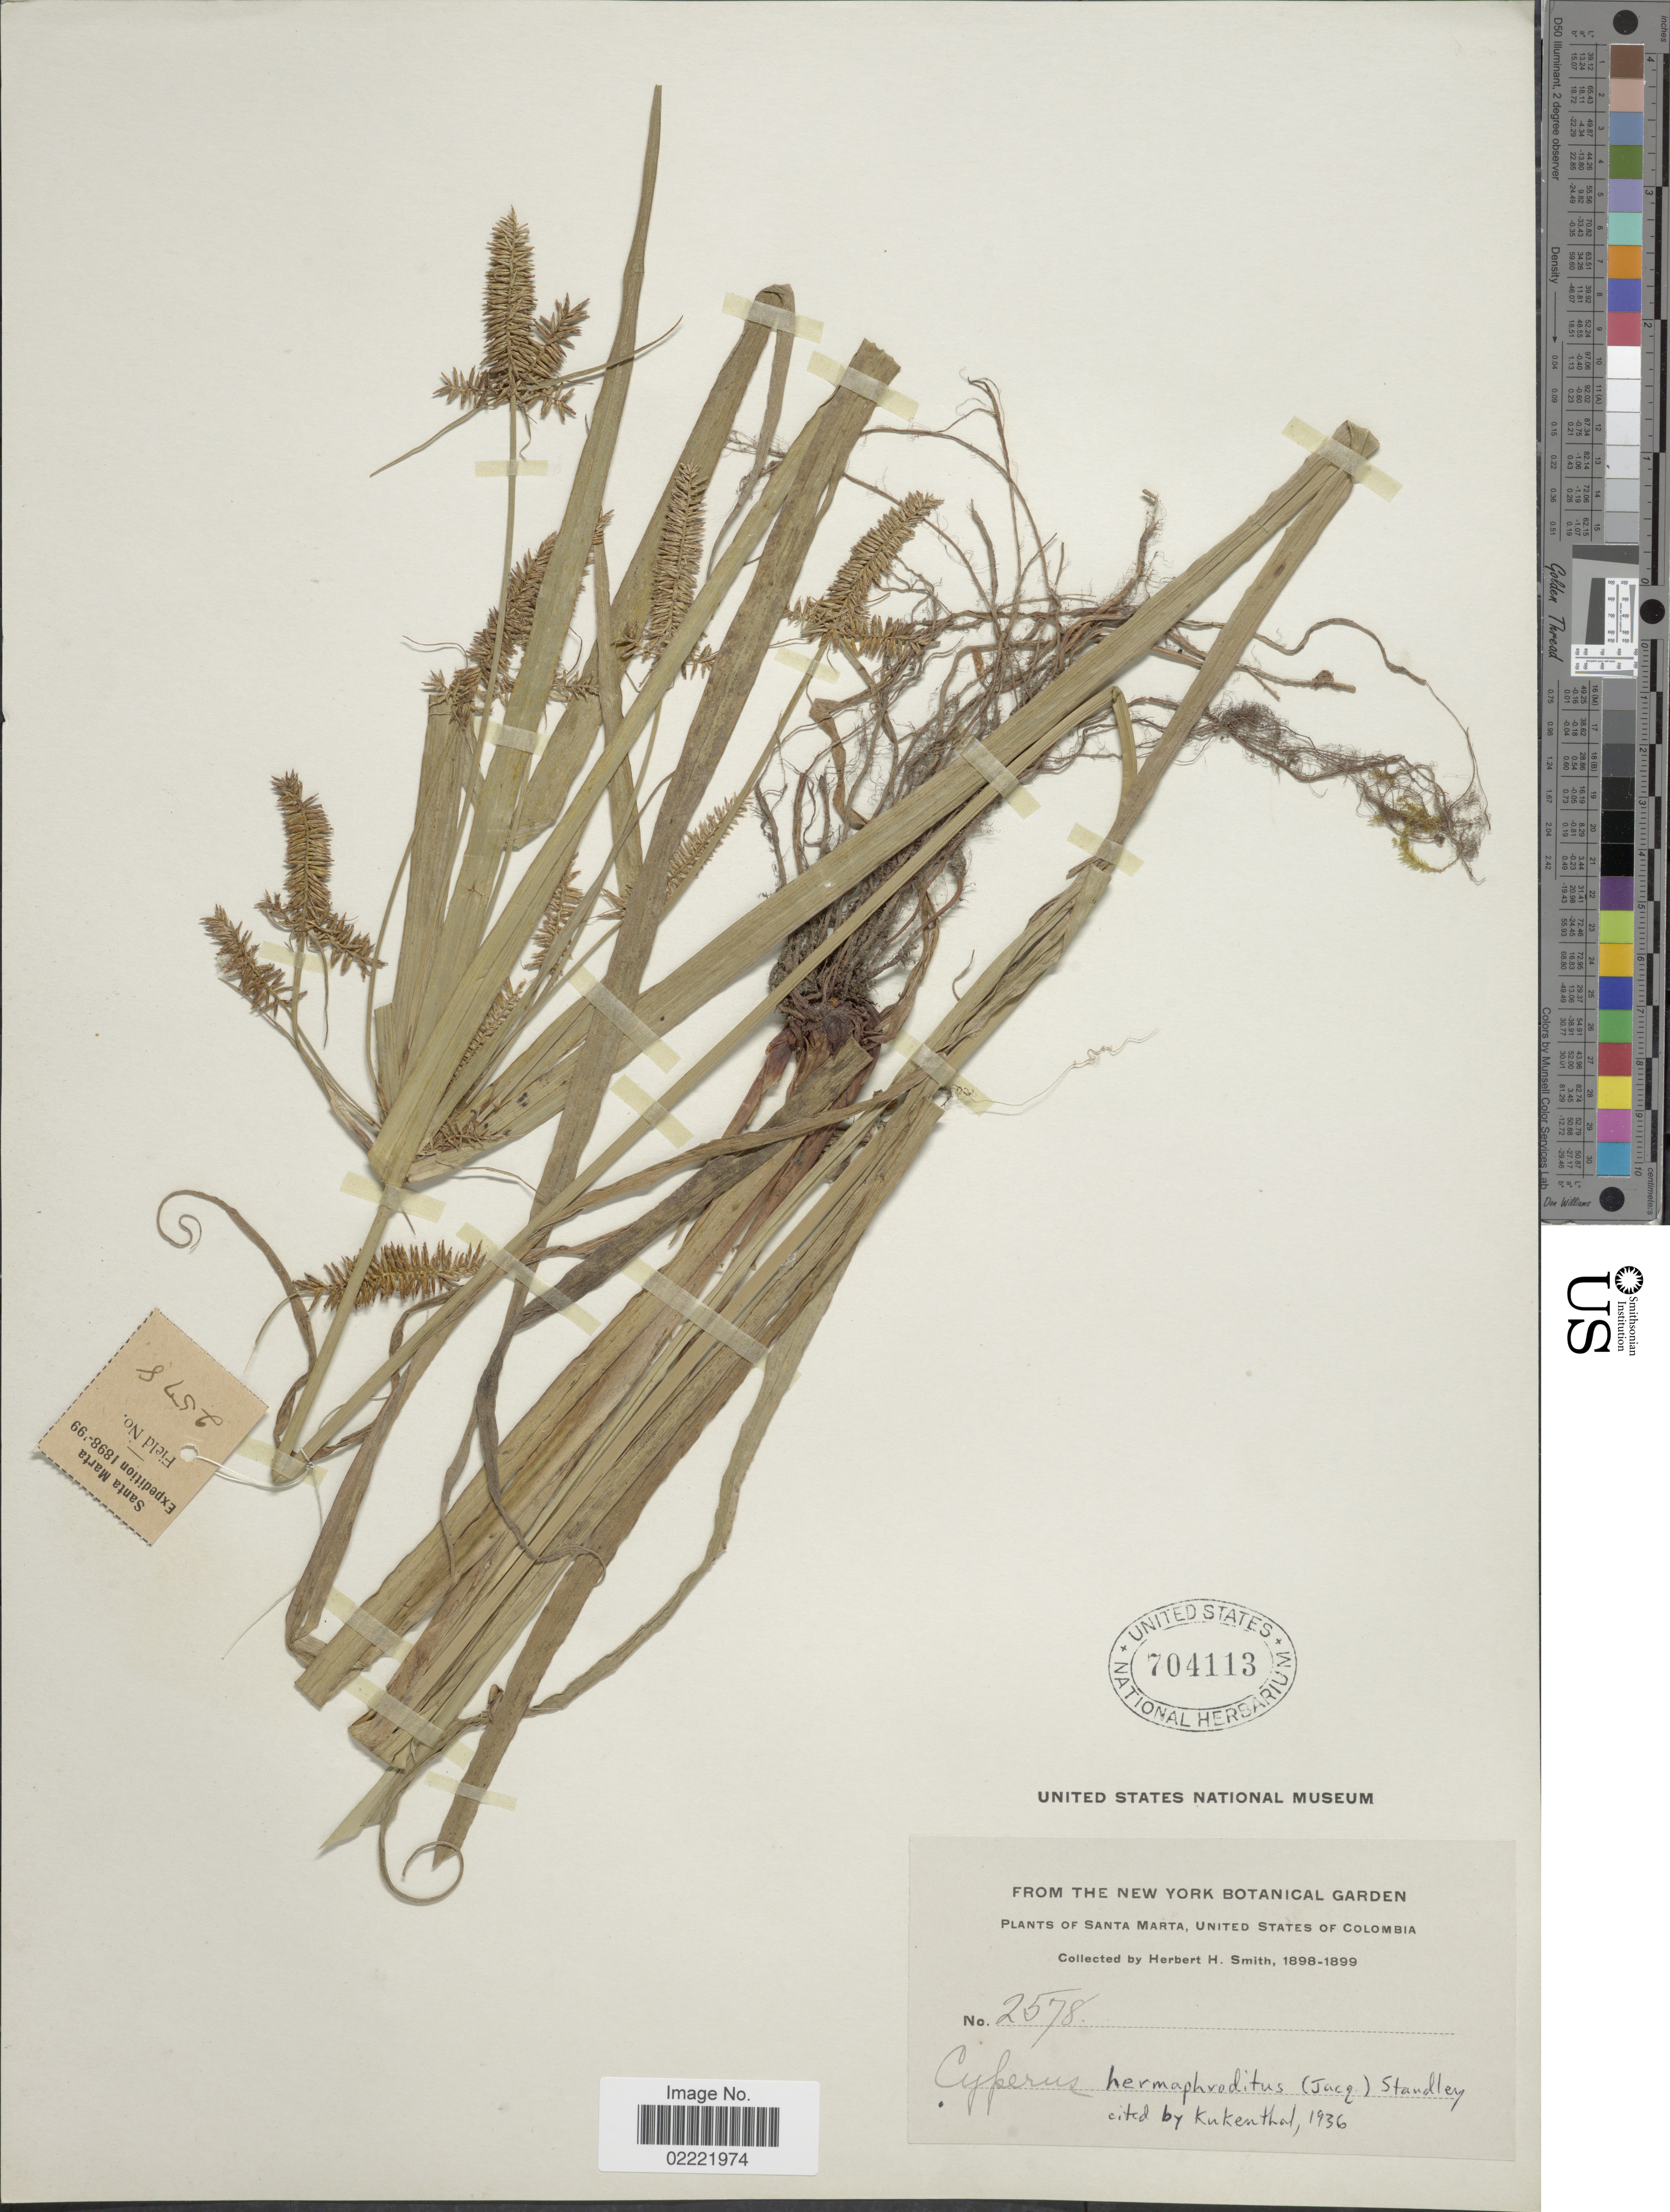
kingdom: Plantae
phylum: Tracheophyta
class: Liliopsida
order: Poales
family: Cyperaceae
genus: Cyperus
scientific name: Cyperus hermaphroditus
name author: (Jacq.) Standl.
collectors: Herbert H. Smith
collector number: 2578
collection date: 1898/1899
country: Colombia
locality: Santa Marta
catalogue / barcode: US 704113